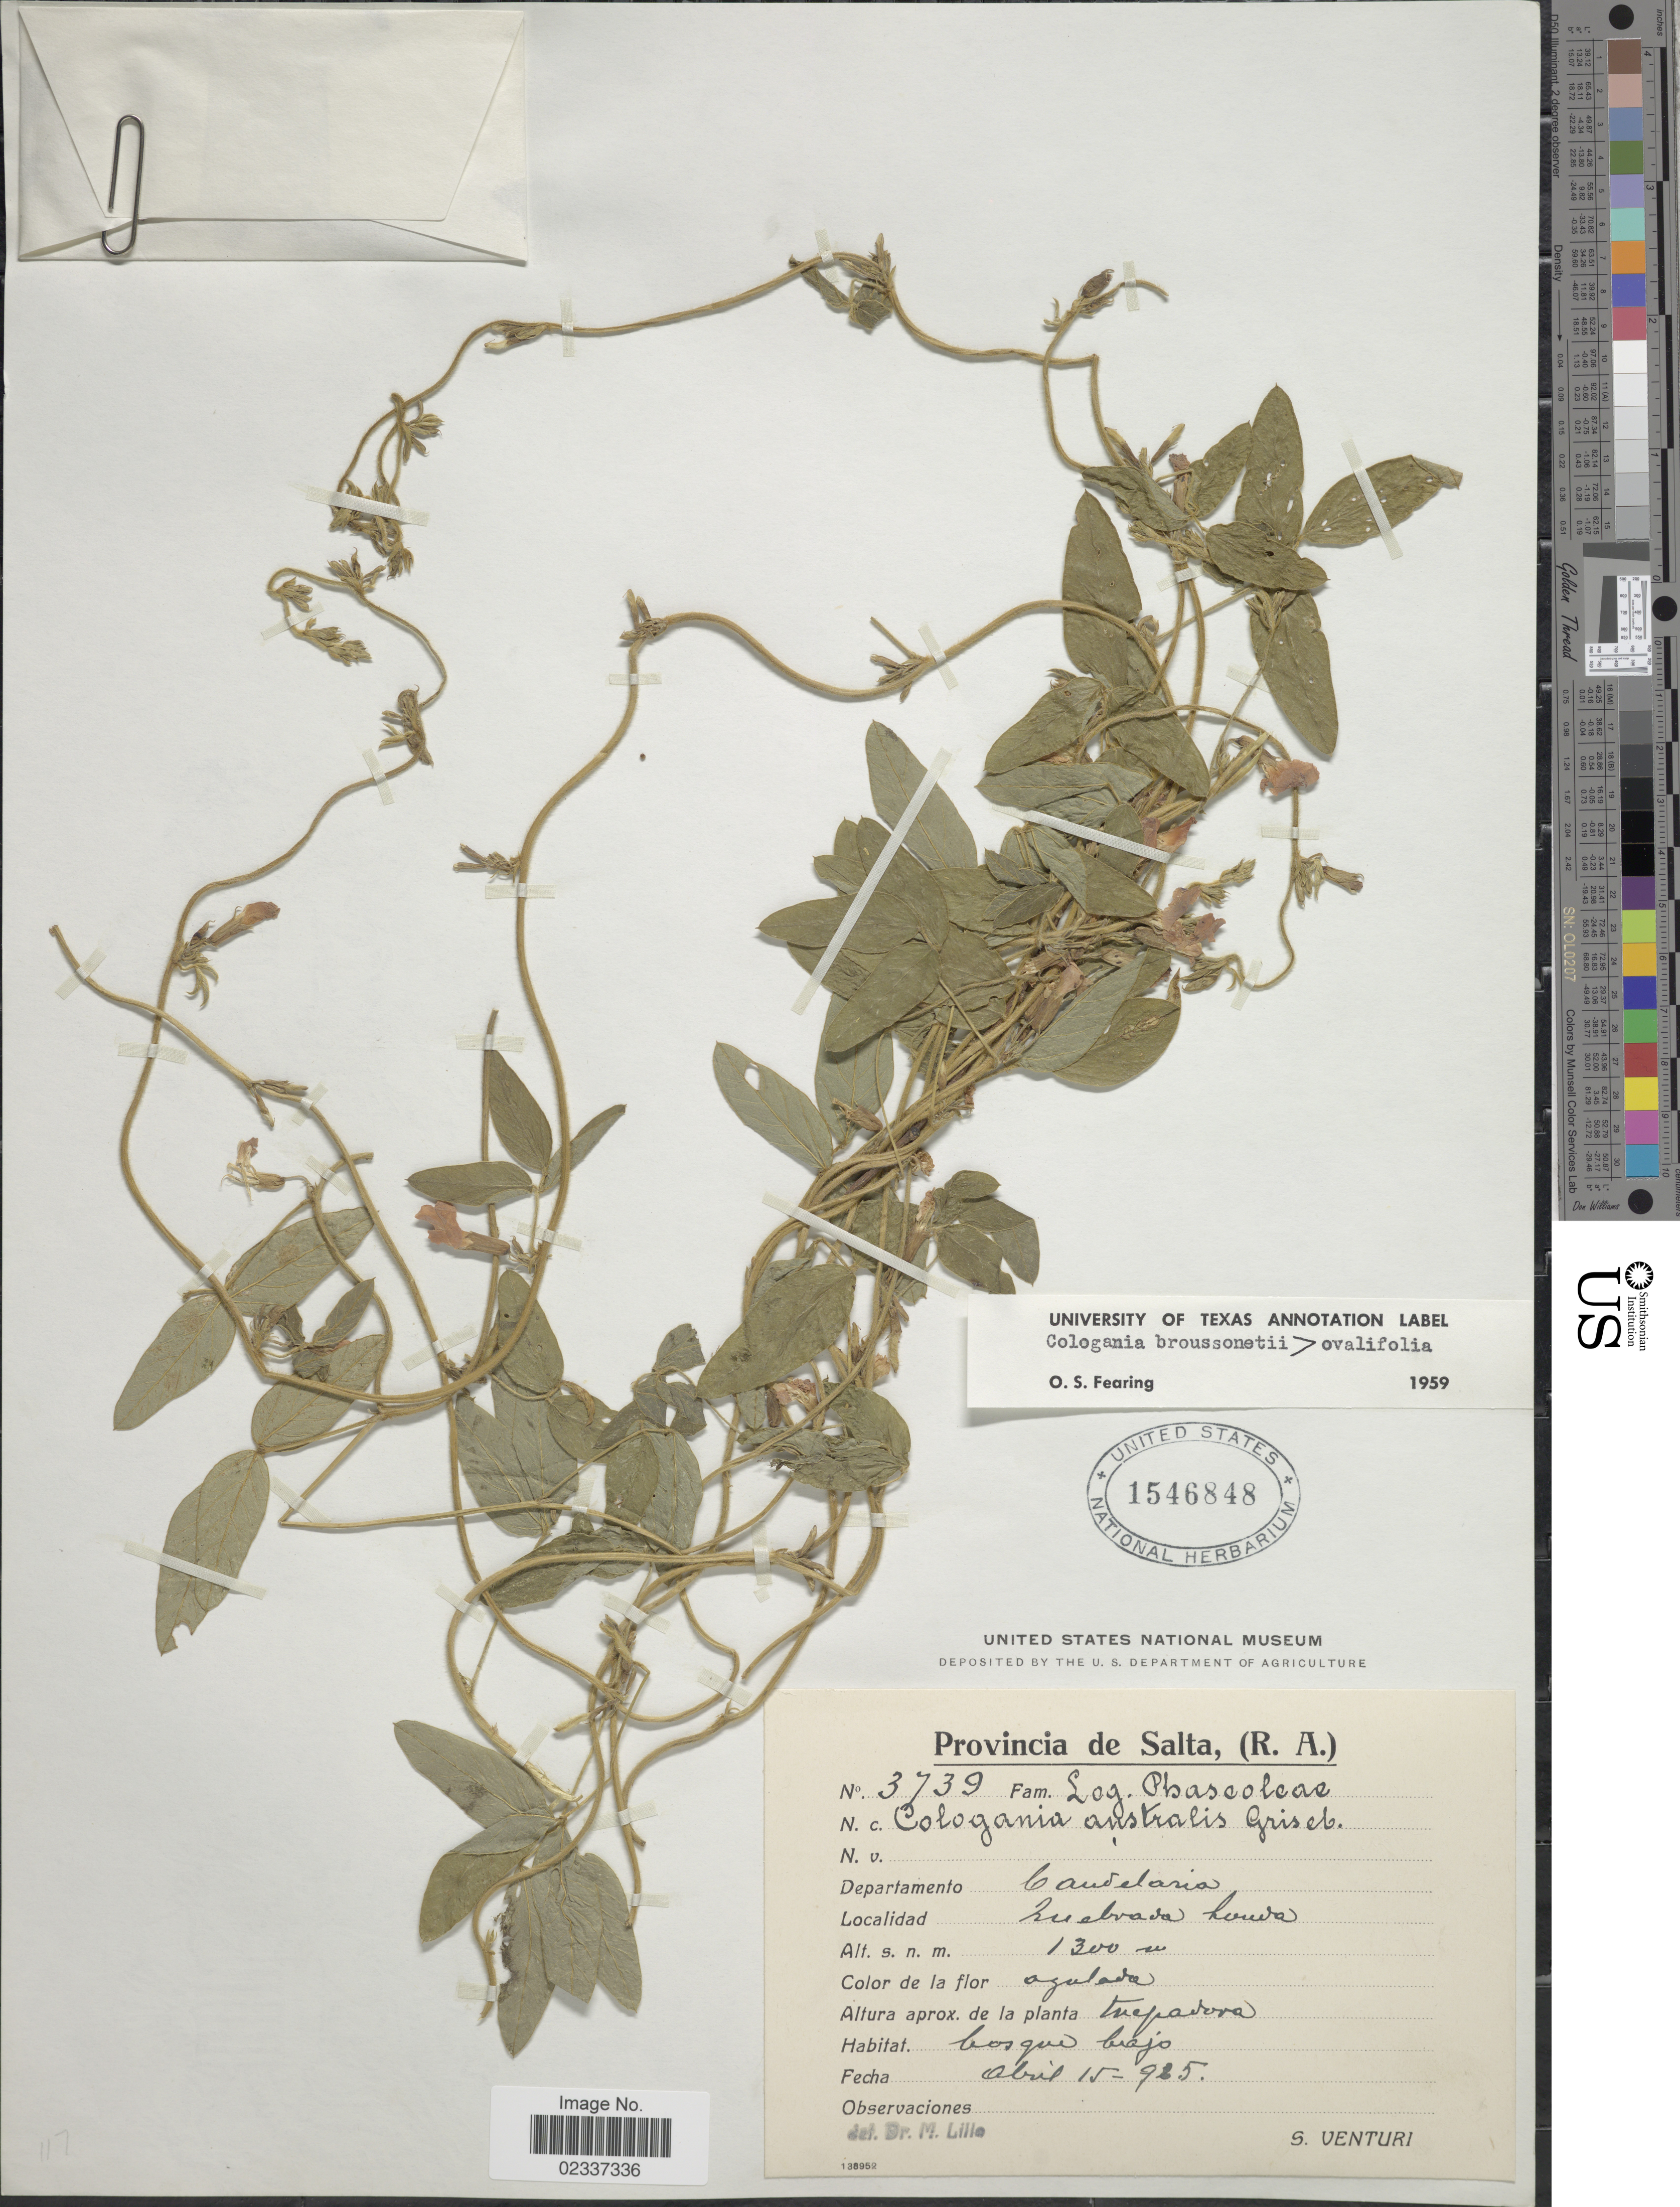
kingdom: Plantae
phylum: Tracheophyta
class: Magnoliopsida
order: Fabales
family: Fabaceae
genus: Cologania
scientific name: Cologania broussonetii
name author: (Balb.) DC.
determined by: Fearing, O. S.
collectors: S. Venturi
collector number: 3739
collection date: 1925-04-15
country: Argentina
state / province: Salta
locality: Departamento Candelaria, Quebrada Lerma.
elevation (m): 1300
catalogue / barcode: US 1546848